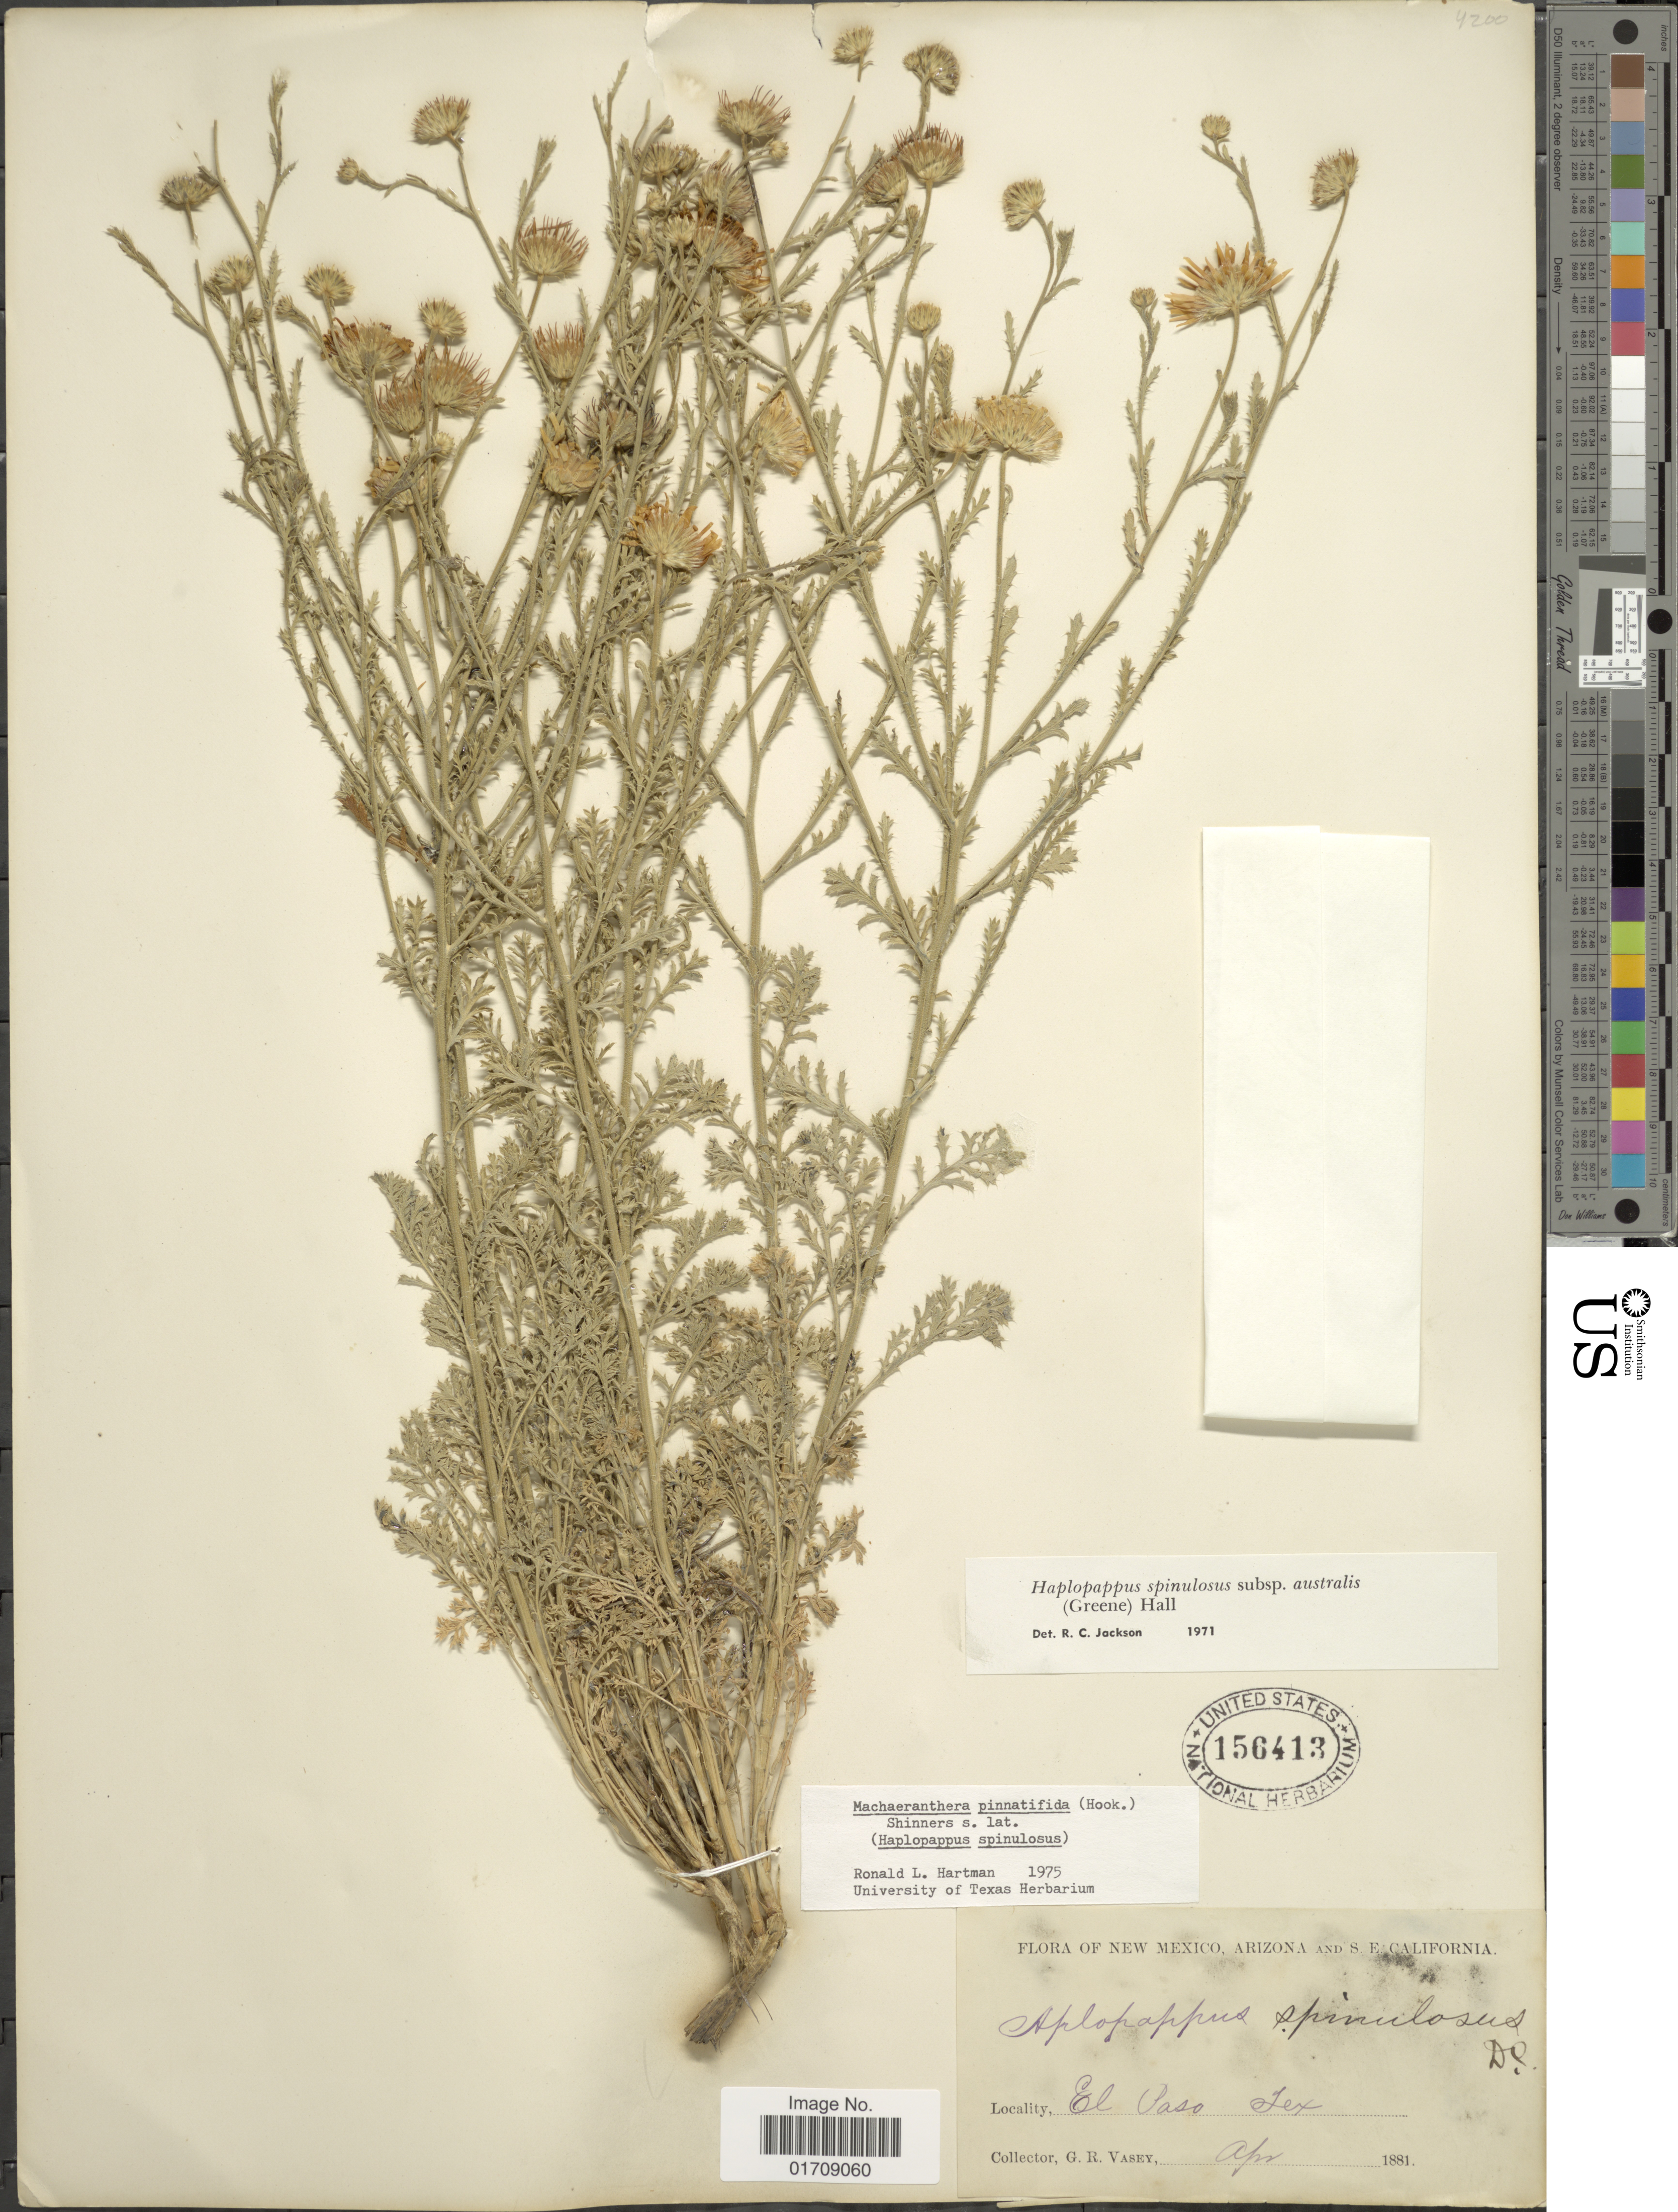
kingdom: Plantae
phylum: Tracheophyta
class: Magnoliopsida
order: Asterales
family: Asteraceae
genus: Machaeranthera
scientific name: Machaeranthera pinnatifida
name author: (Hook.) Shinners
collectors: G. R. Vasey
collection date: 1881-04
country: United States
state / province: Texas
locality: El Paso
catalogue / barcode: US 156413